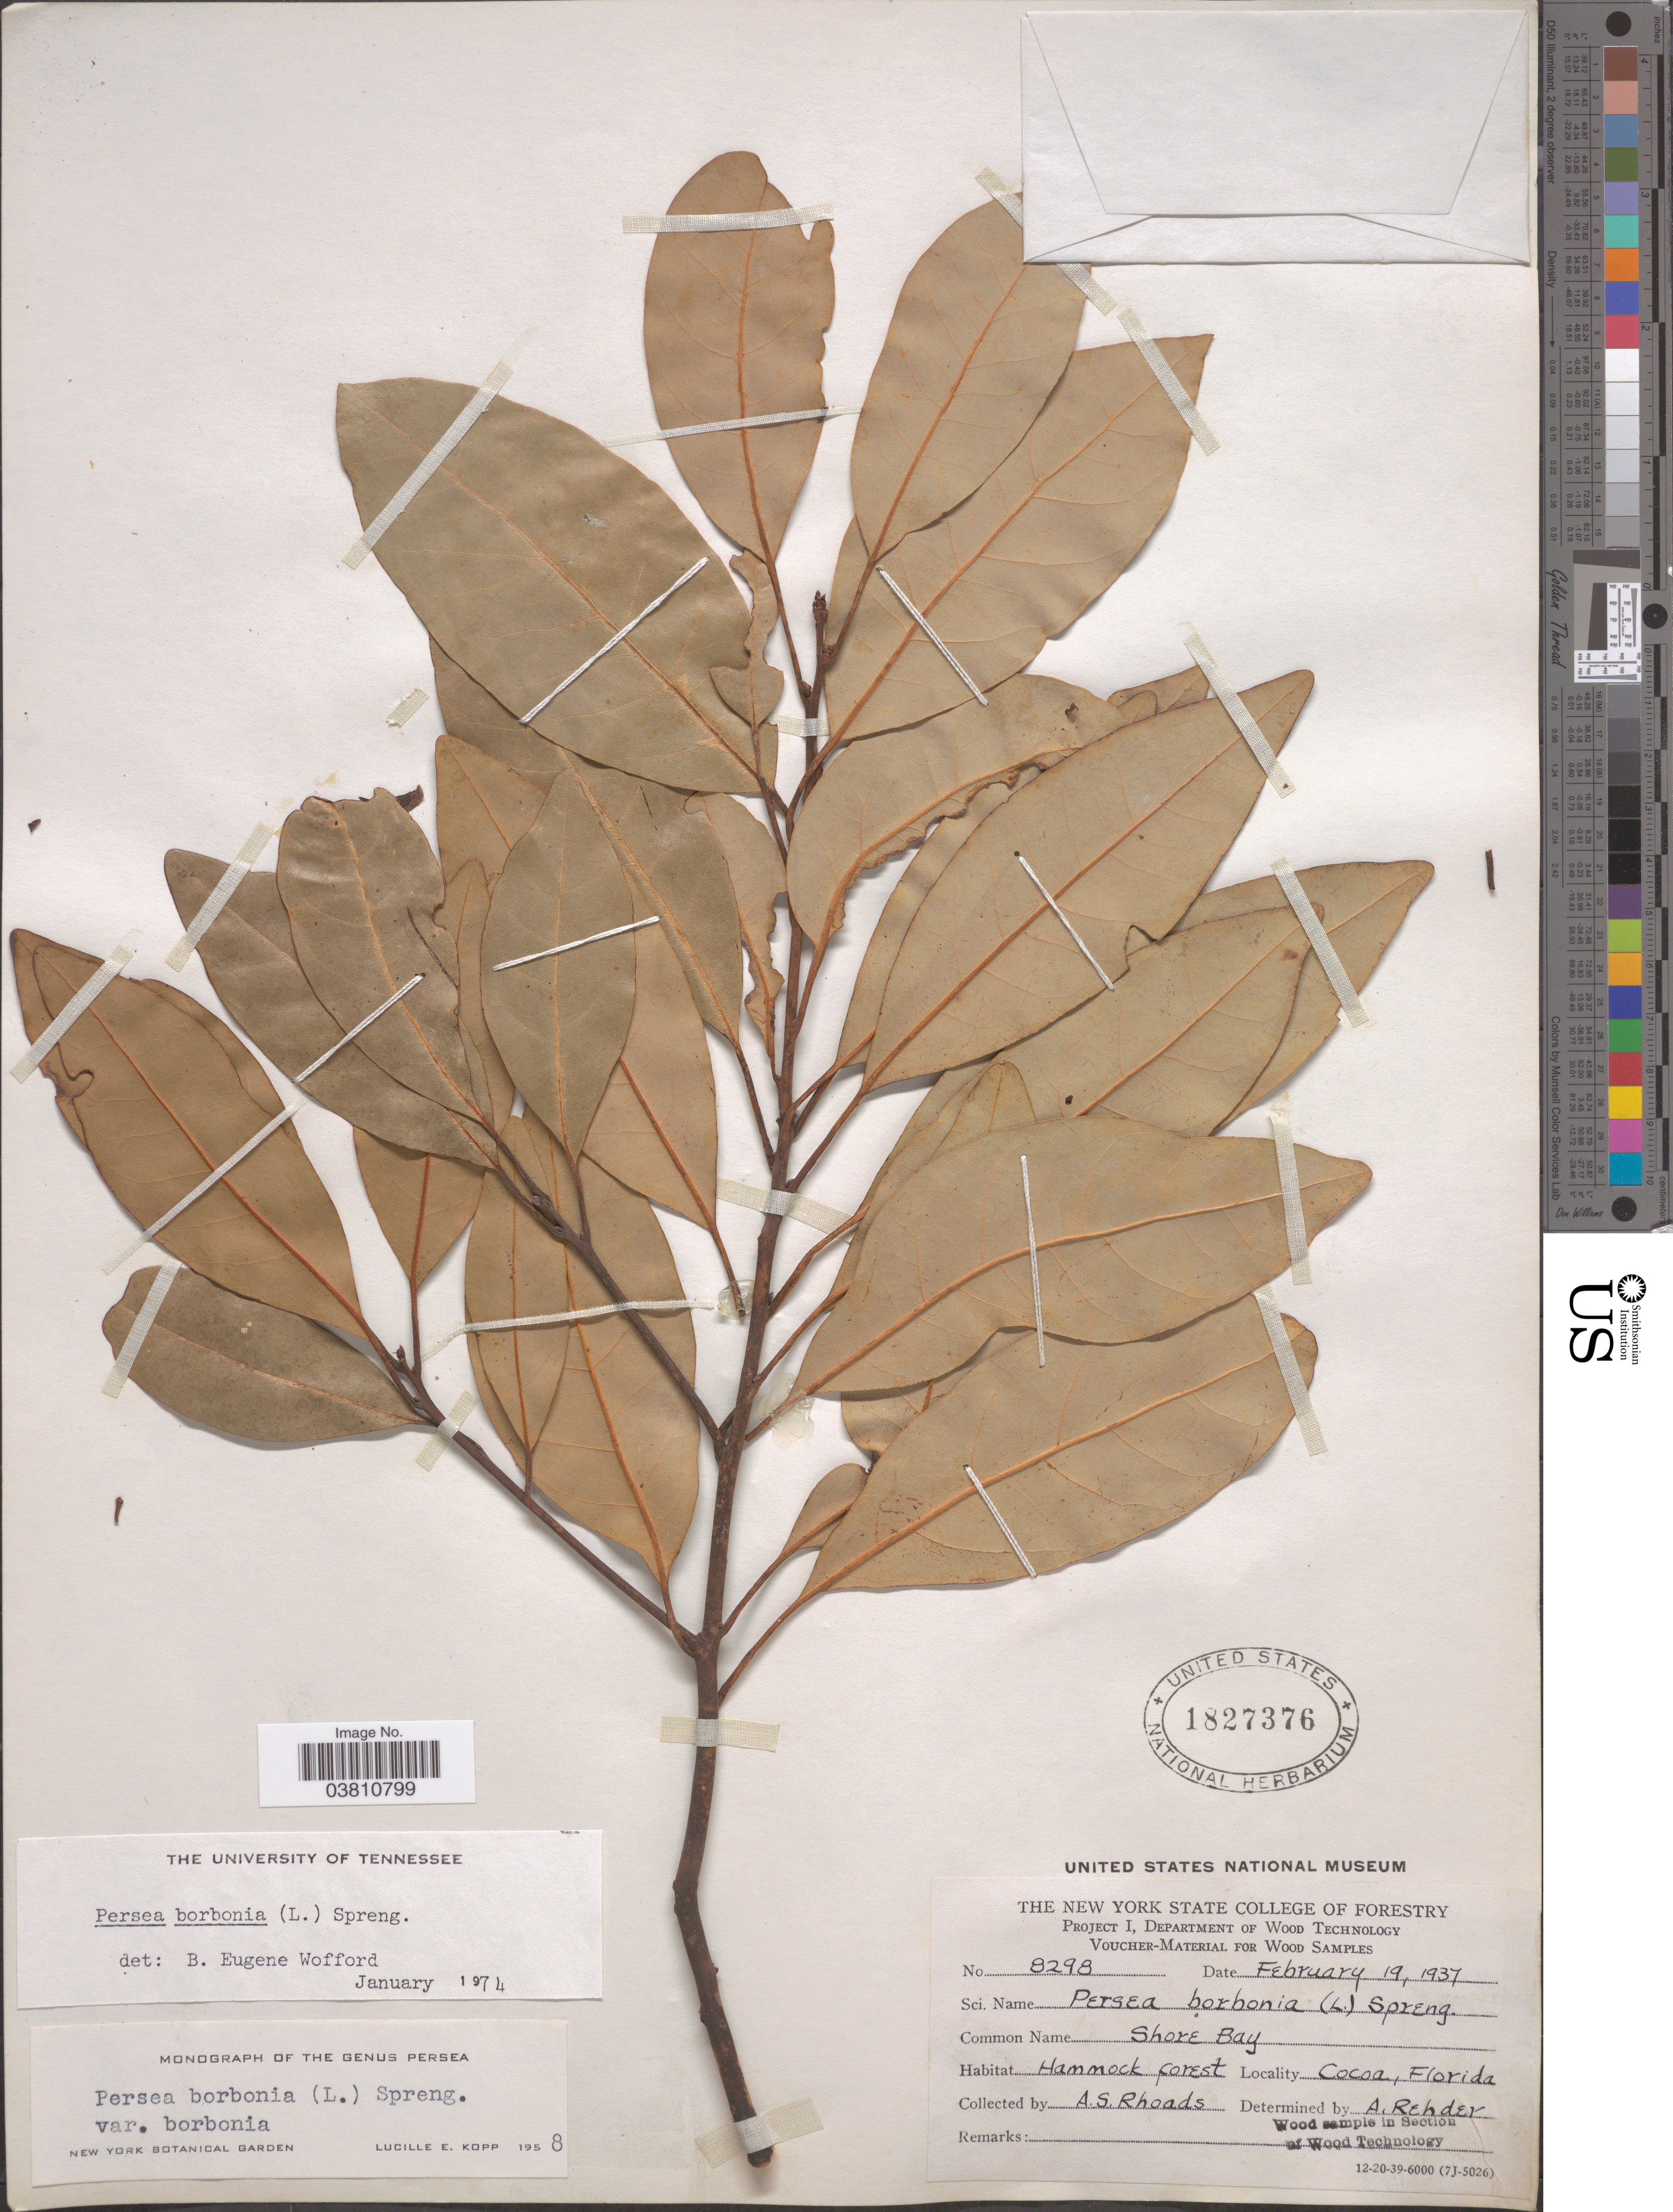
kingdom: Plantae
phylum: Tracheophyta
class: Magnoliopsida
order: Laurales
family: Lauraceae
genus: Persea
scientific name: Persea borbonia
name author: (L.) Spreng.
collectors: A. Rhoads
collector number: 8298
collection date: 1937-02-19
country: United States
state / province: Florida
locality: hammock forest. Cocoa.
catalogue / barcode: US 1827376